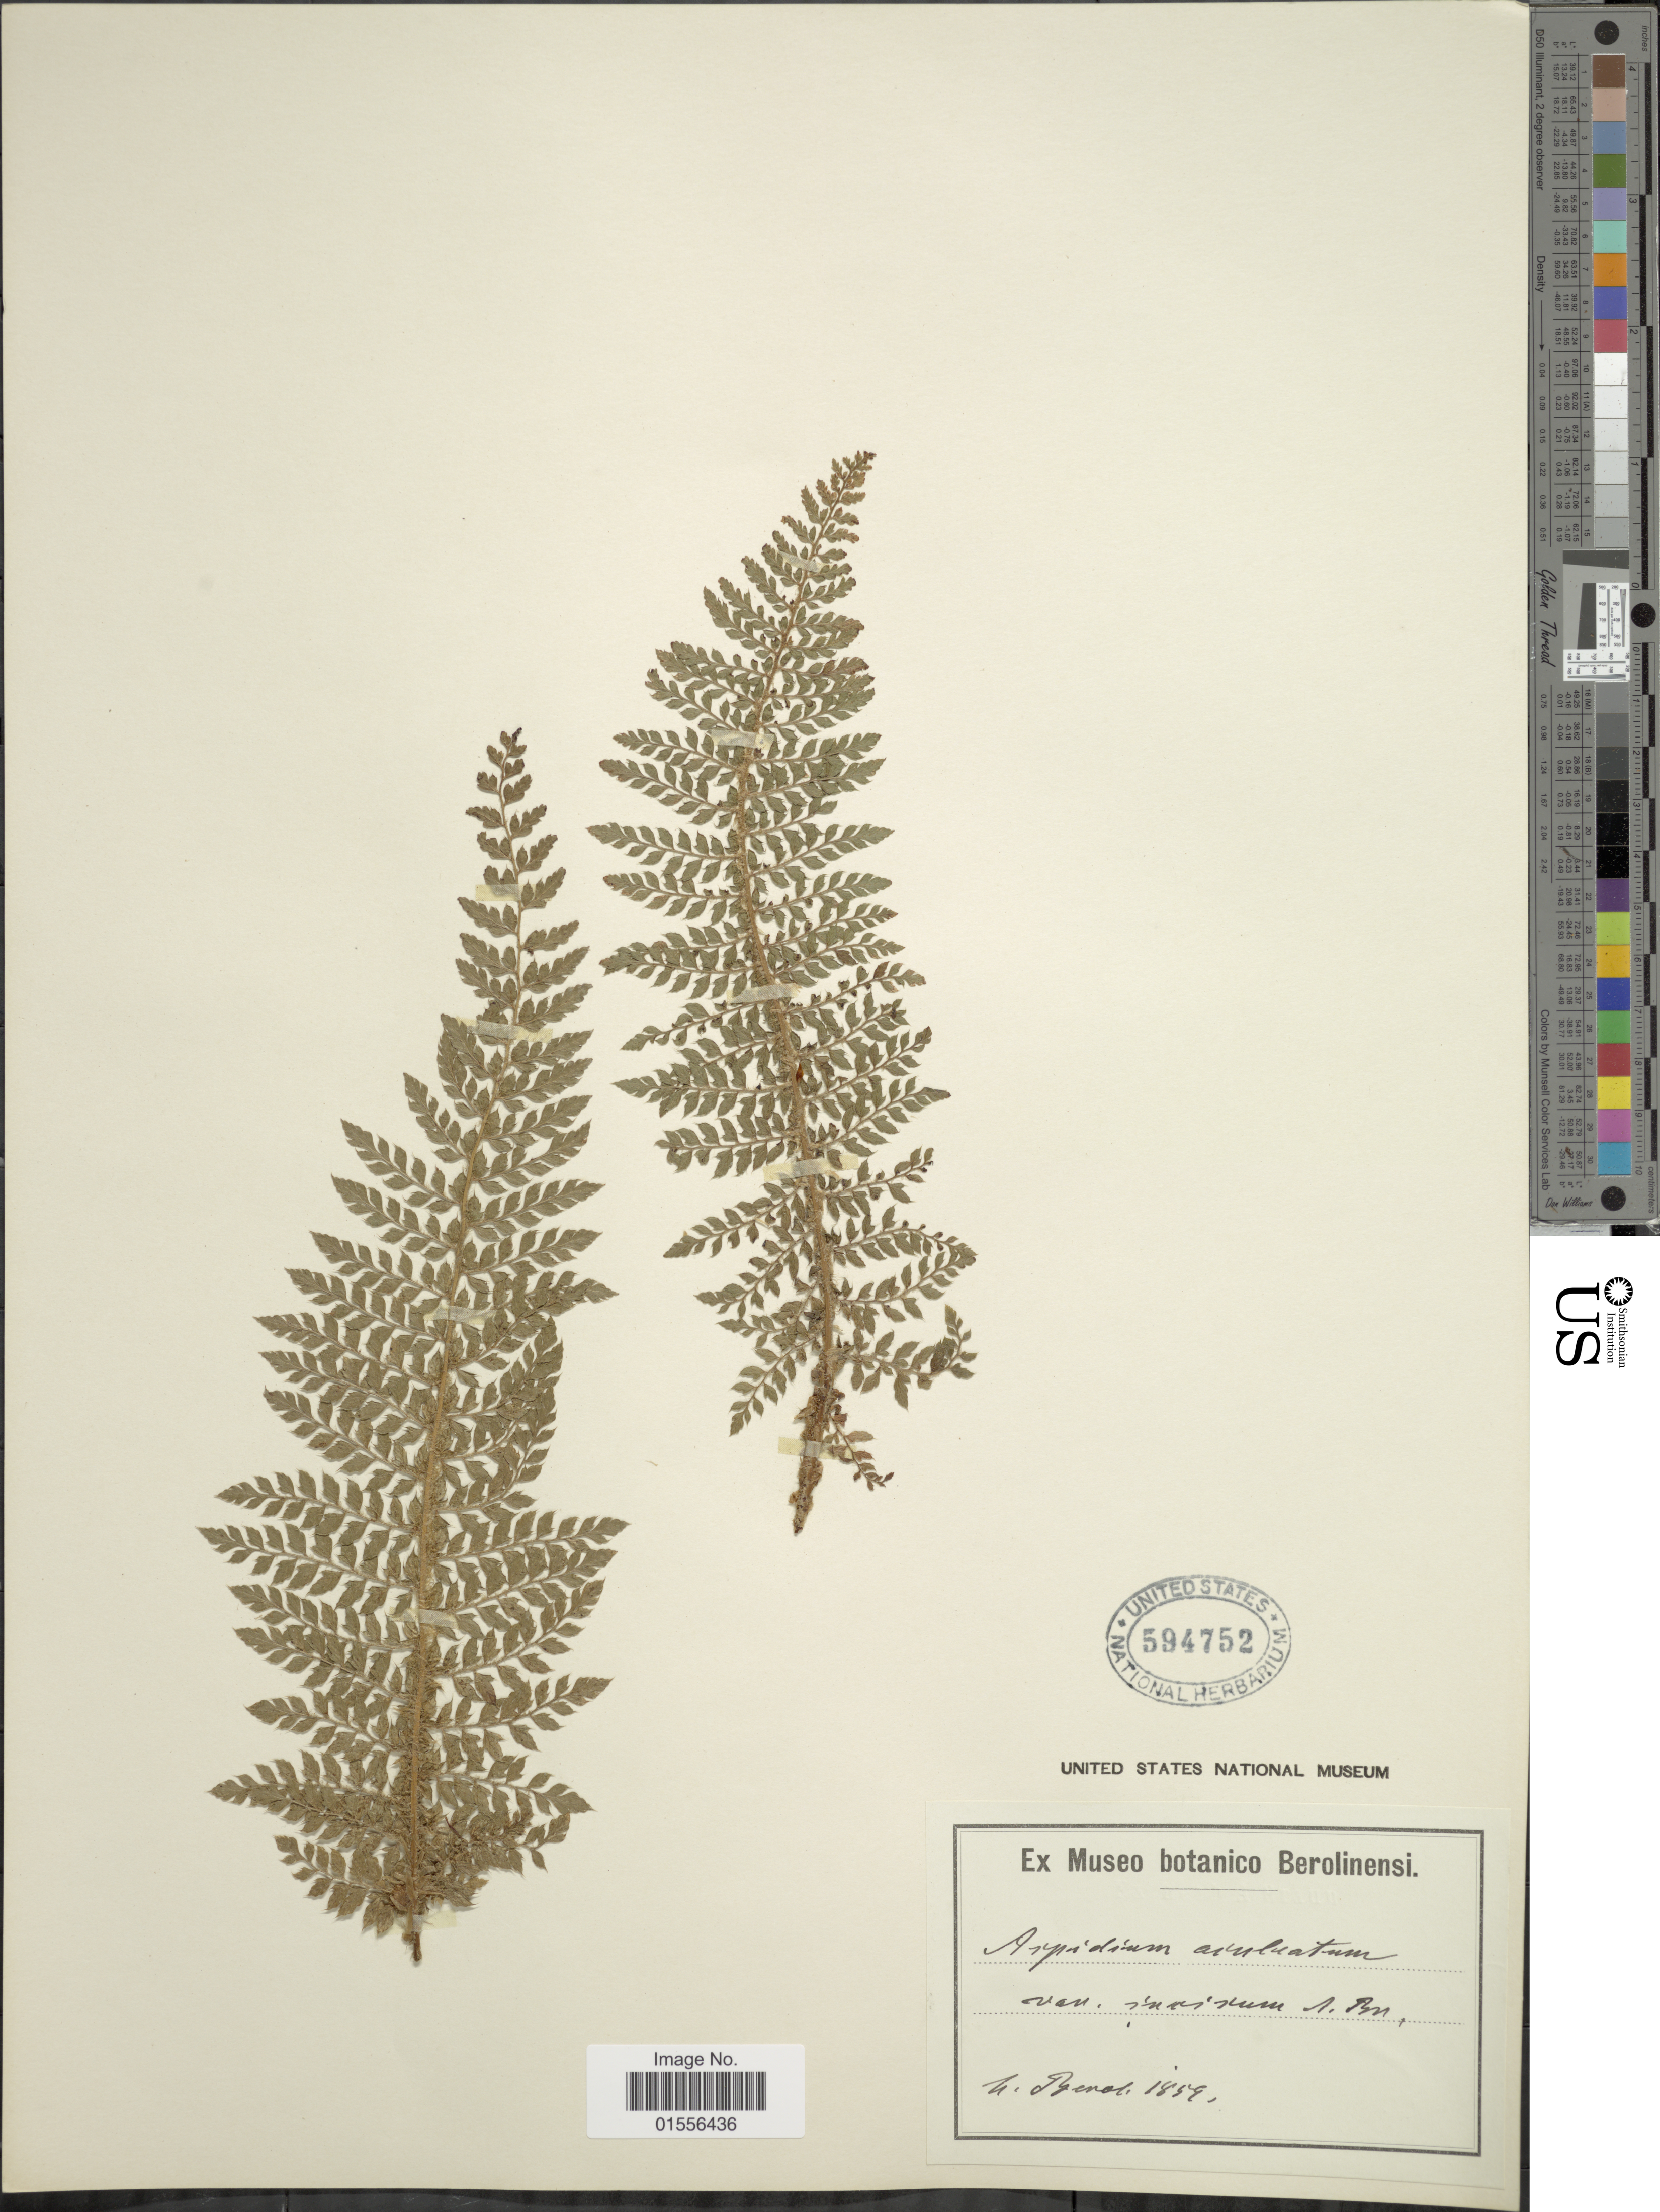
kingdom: Plantae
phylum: Tracheophyta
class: Polypodiopsida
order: Polypodiales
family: Dryopteridaceae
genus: Polystichum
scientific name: Polystichum setiferum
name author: (Forssk.) Moore ex Woynar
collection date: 1859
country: Germany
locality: H. Berol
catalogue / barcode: US 594752